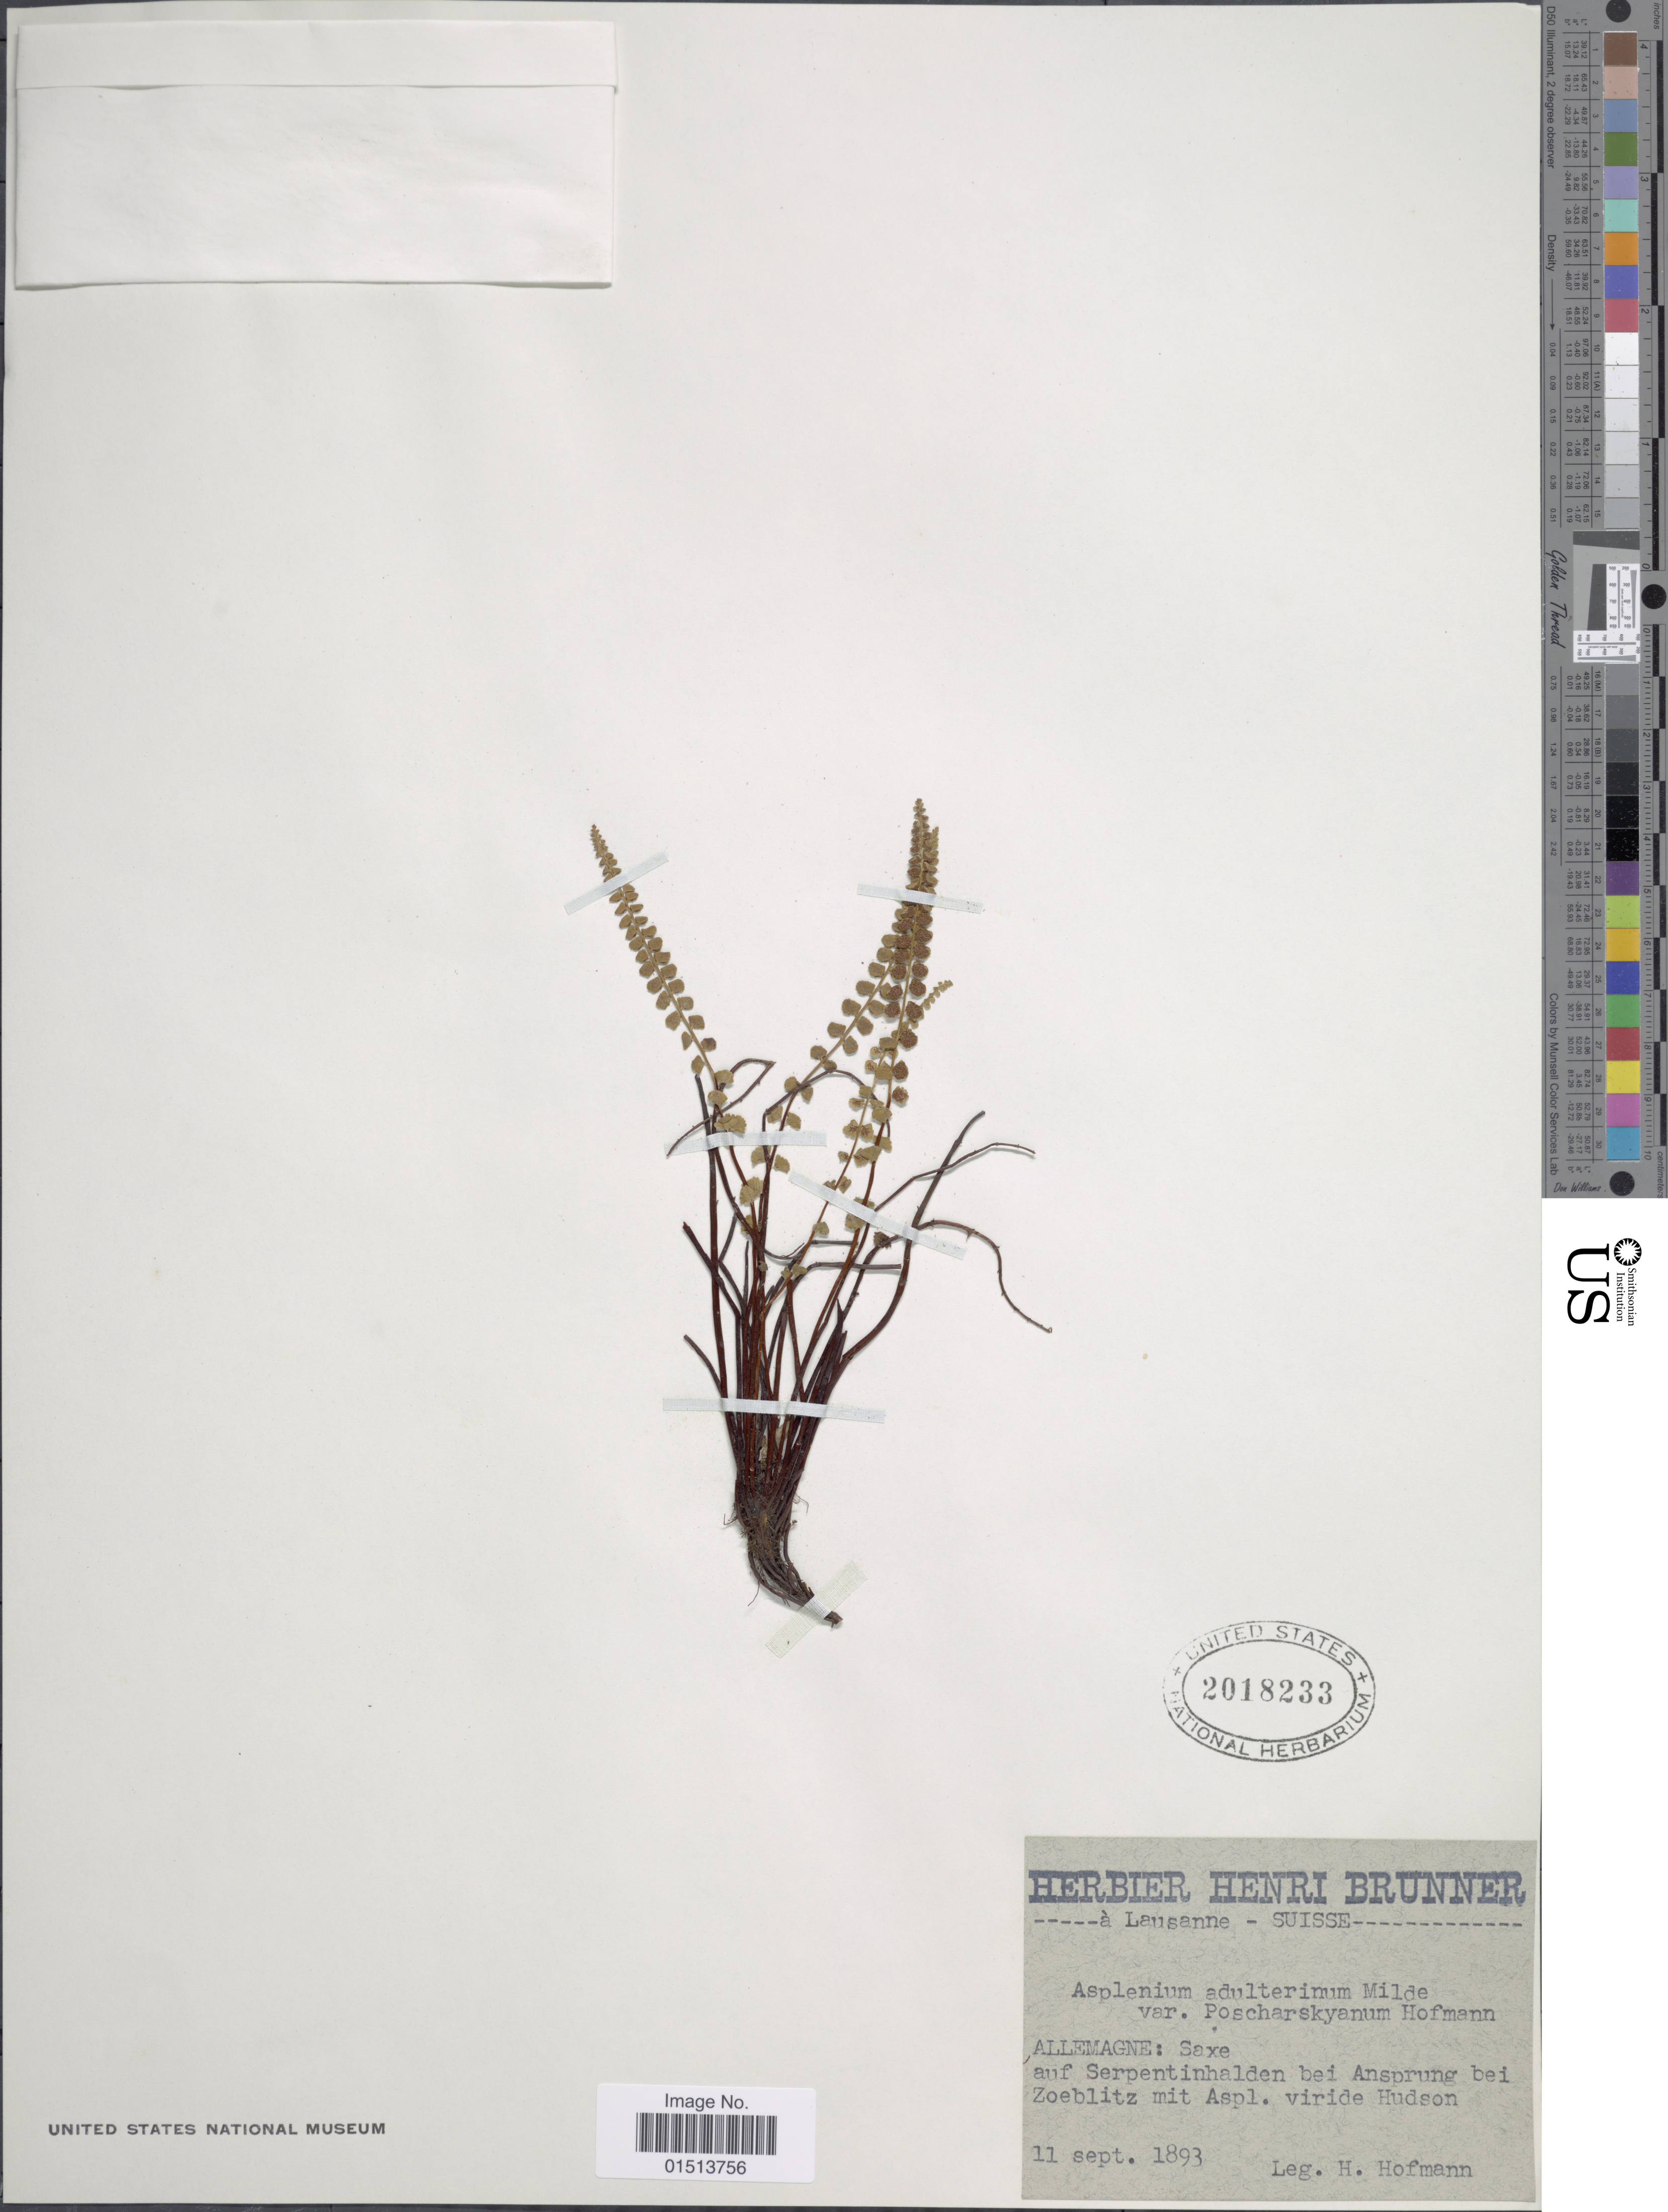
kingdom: Plantae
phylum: Tracheophyta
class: Polypodiopsida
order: Polypodiales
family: Aspleniaceae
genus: Asplenium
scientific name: Asplenium adulterinum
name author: Milde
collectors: H. Hofmann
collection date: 1893-09-11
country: Germany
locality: Saxe, auf Serpentinhalden bei Ansprung bei Zoeblitz mit Aspl. viride Hudson.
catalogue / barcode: US 2018233